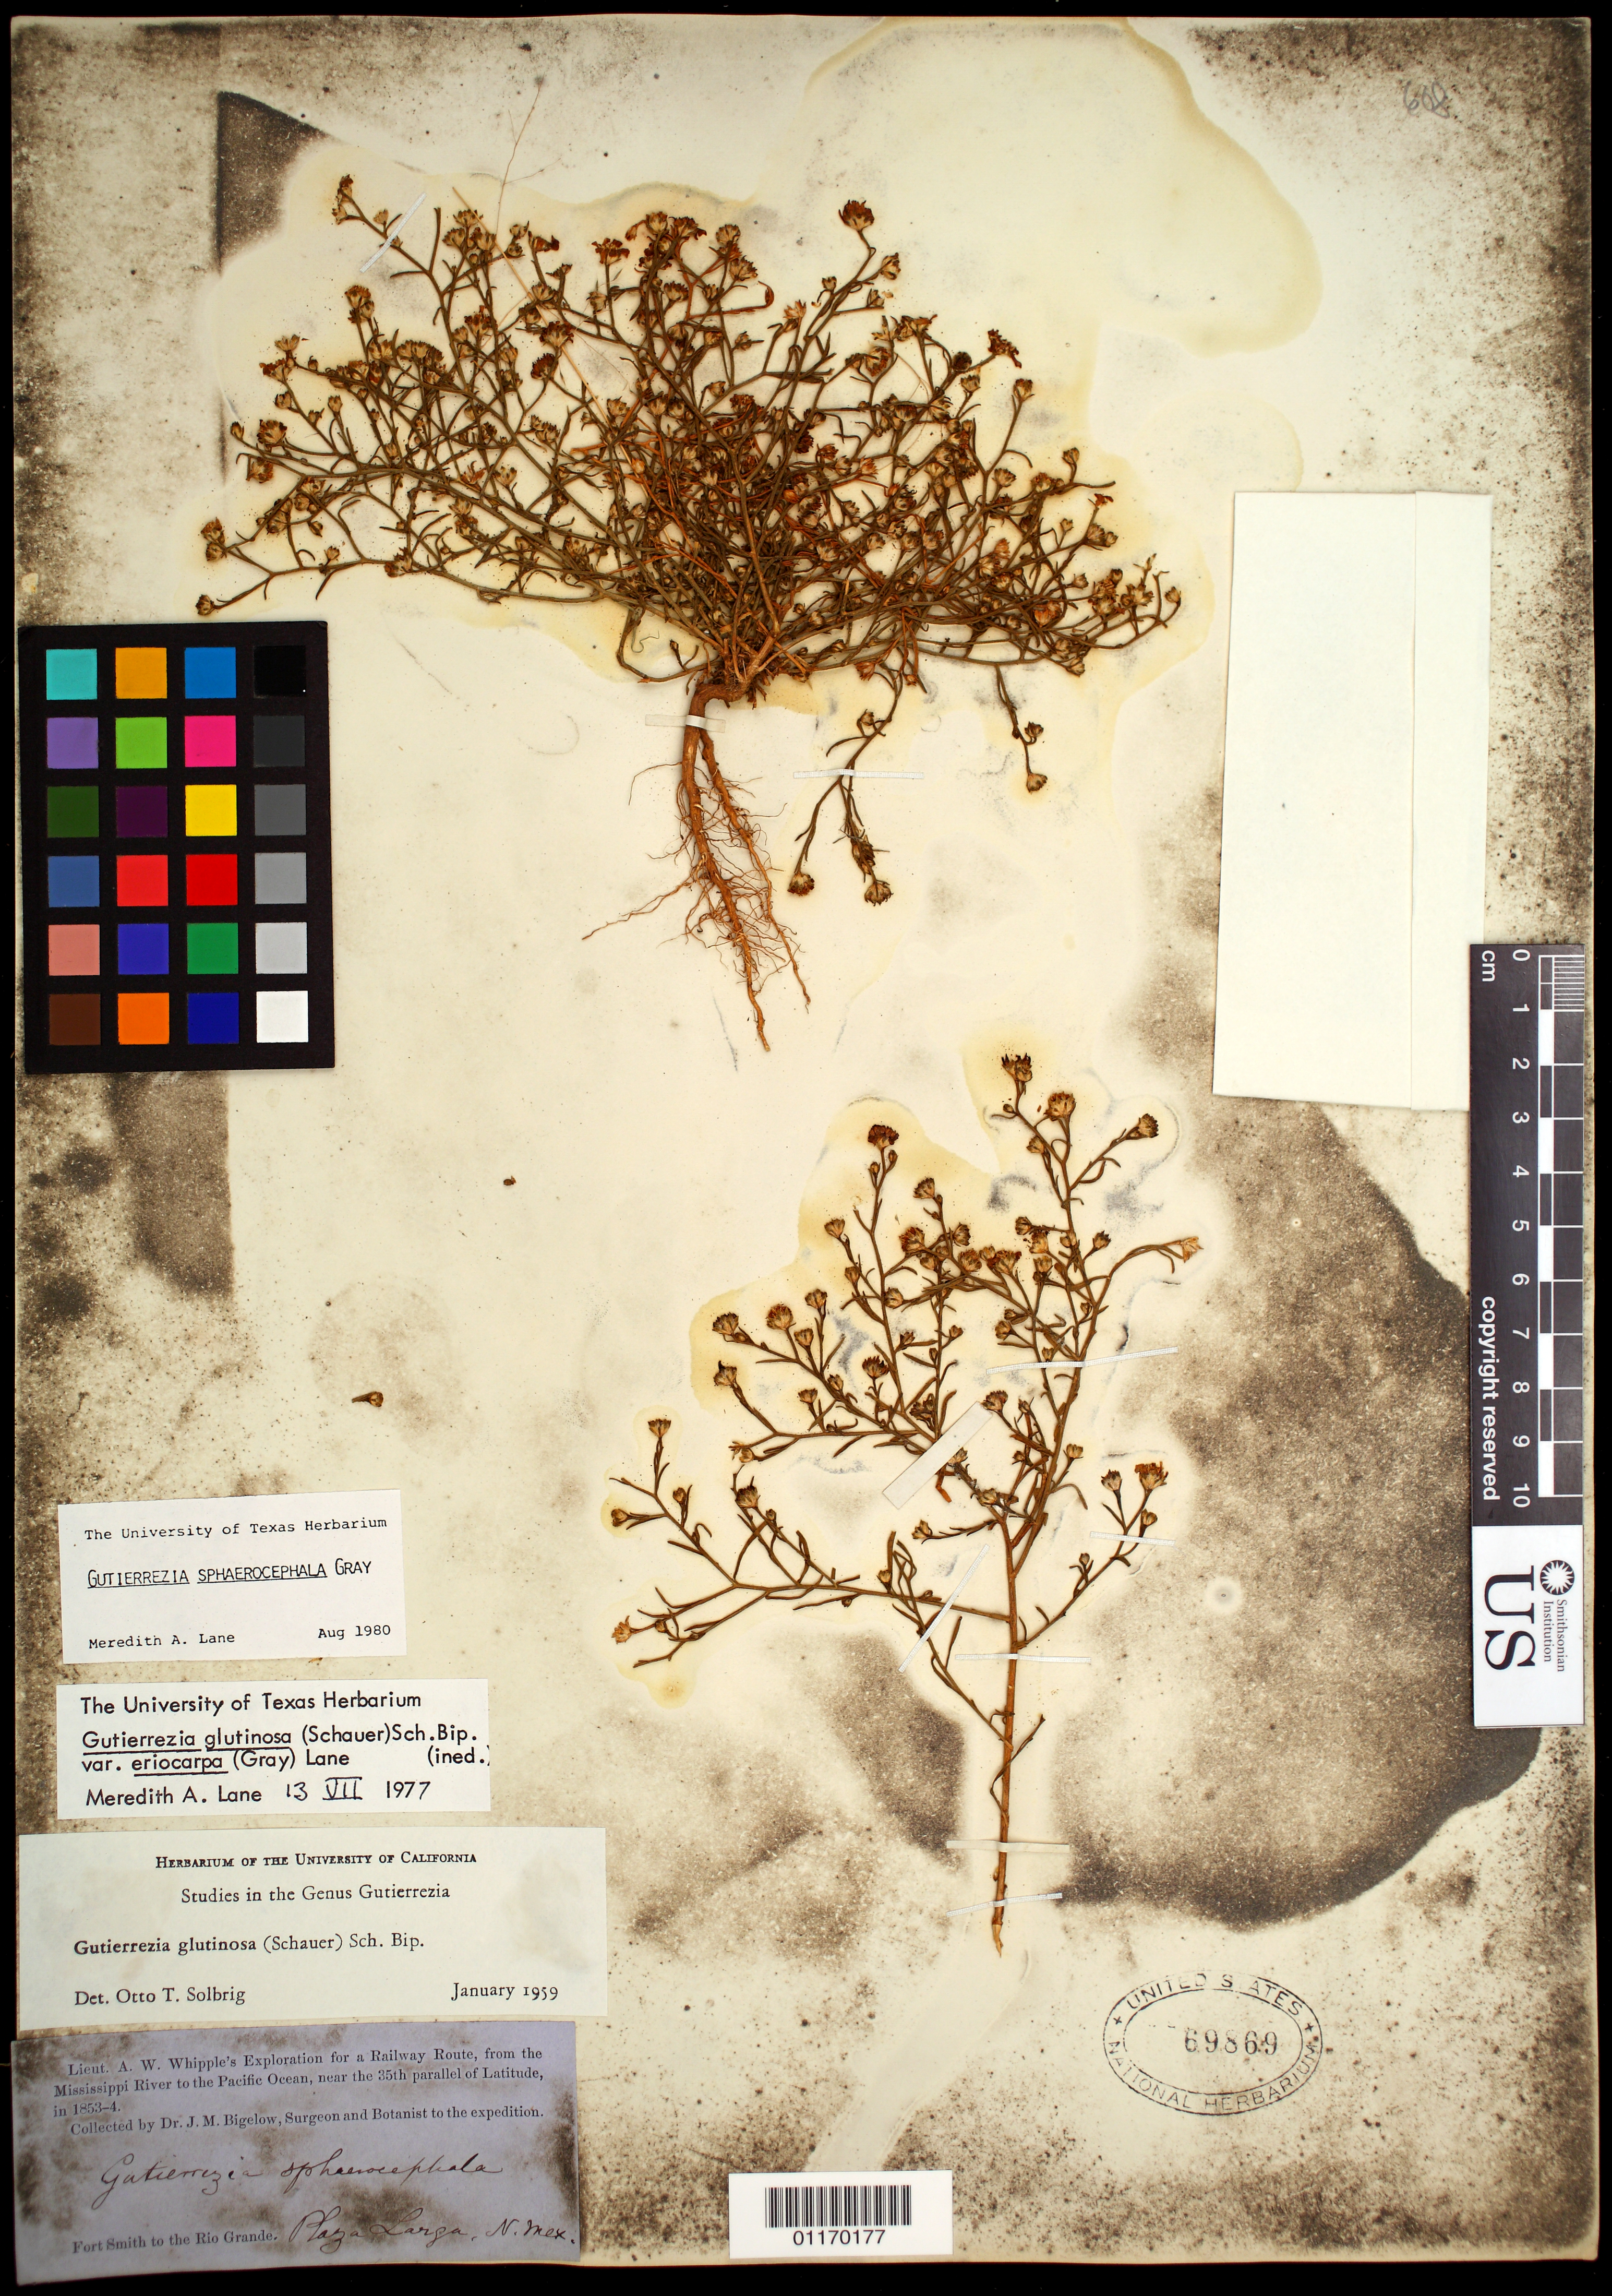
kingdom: Plantae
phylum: Tracheophyta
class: Magnoliopsida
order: Asterales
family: Asteraceae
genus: Gutierrezia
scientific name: Gutierrezia sphaerocephala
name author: A. Gray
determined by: Lane, M. A.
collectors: J. M. Bigelow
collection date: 1853/1854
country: United States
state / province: New Mexico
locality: Plaza Larga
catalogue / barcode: US 69869